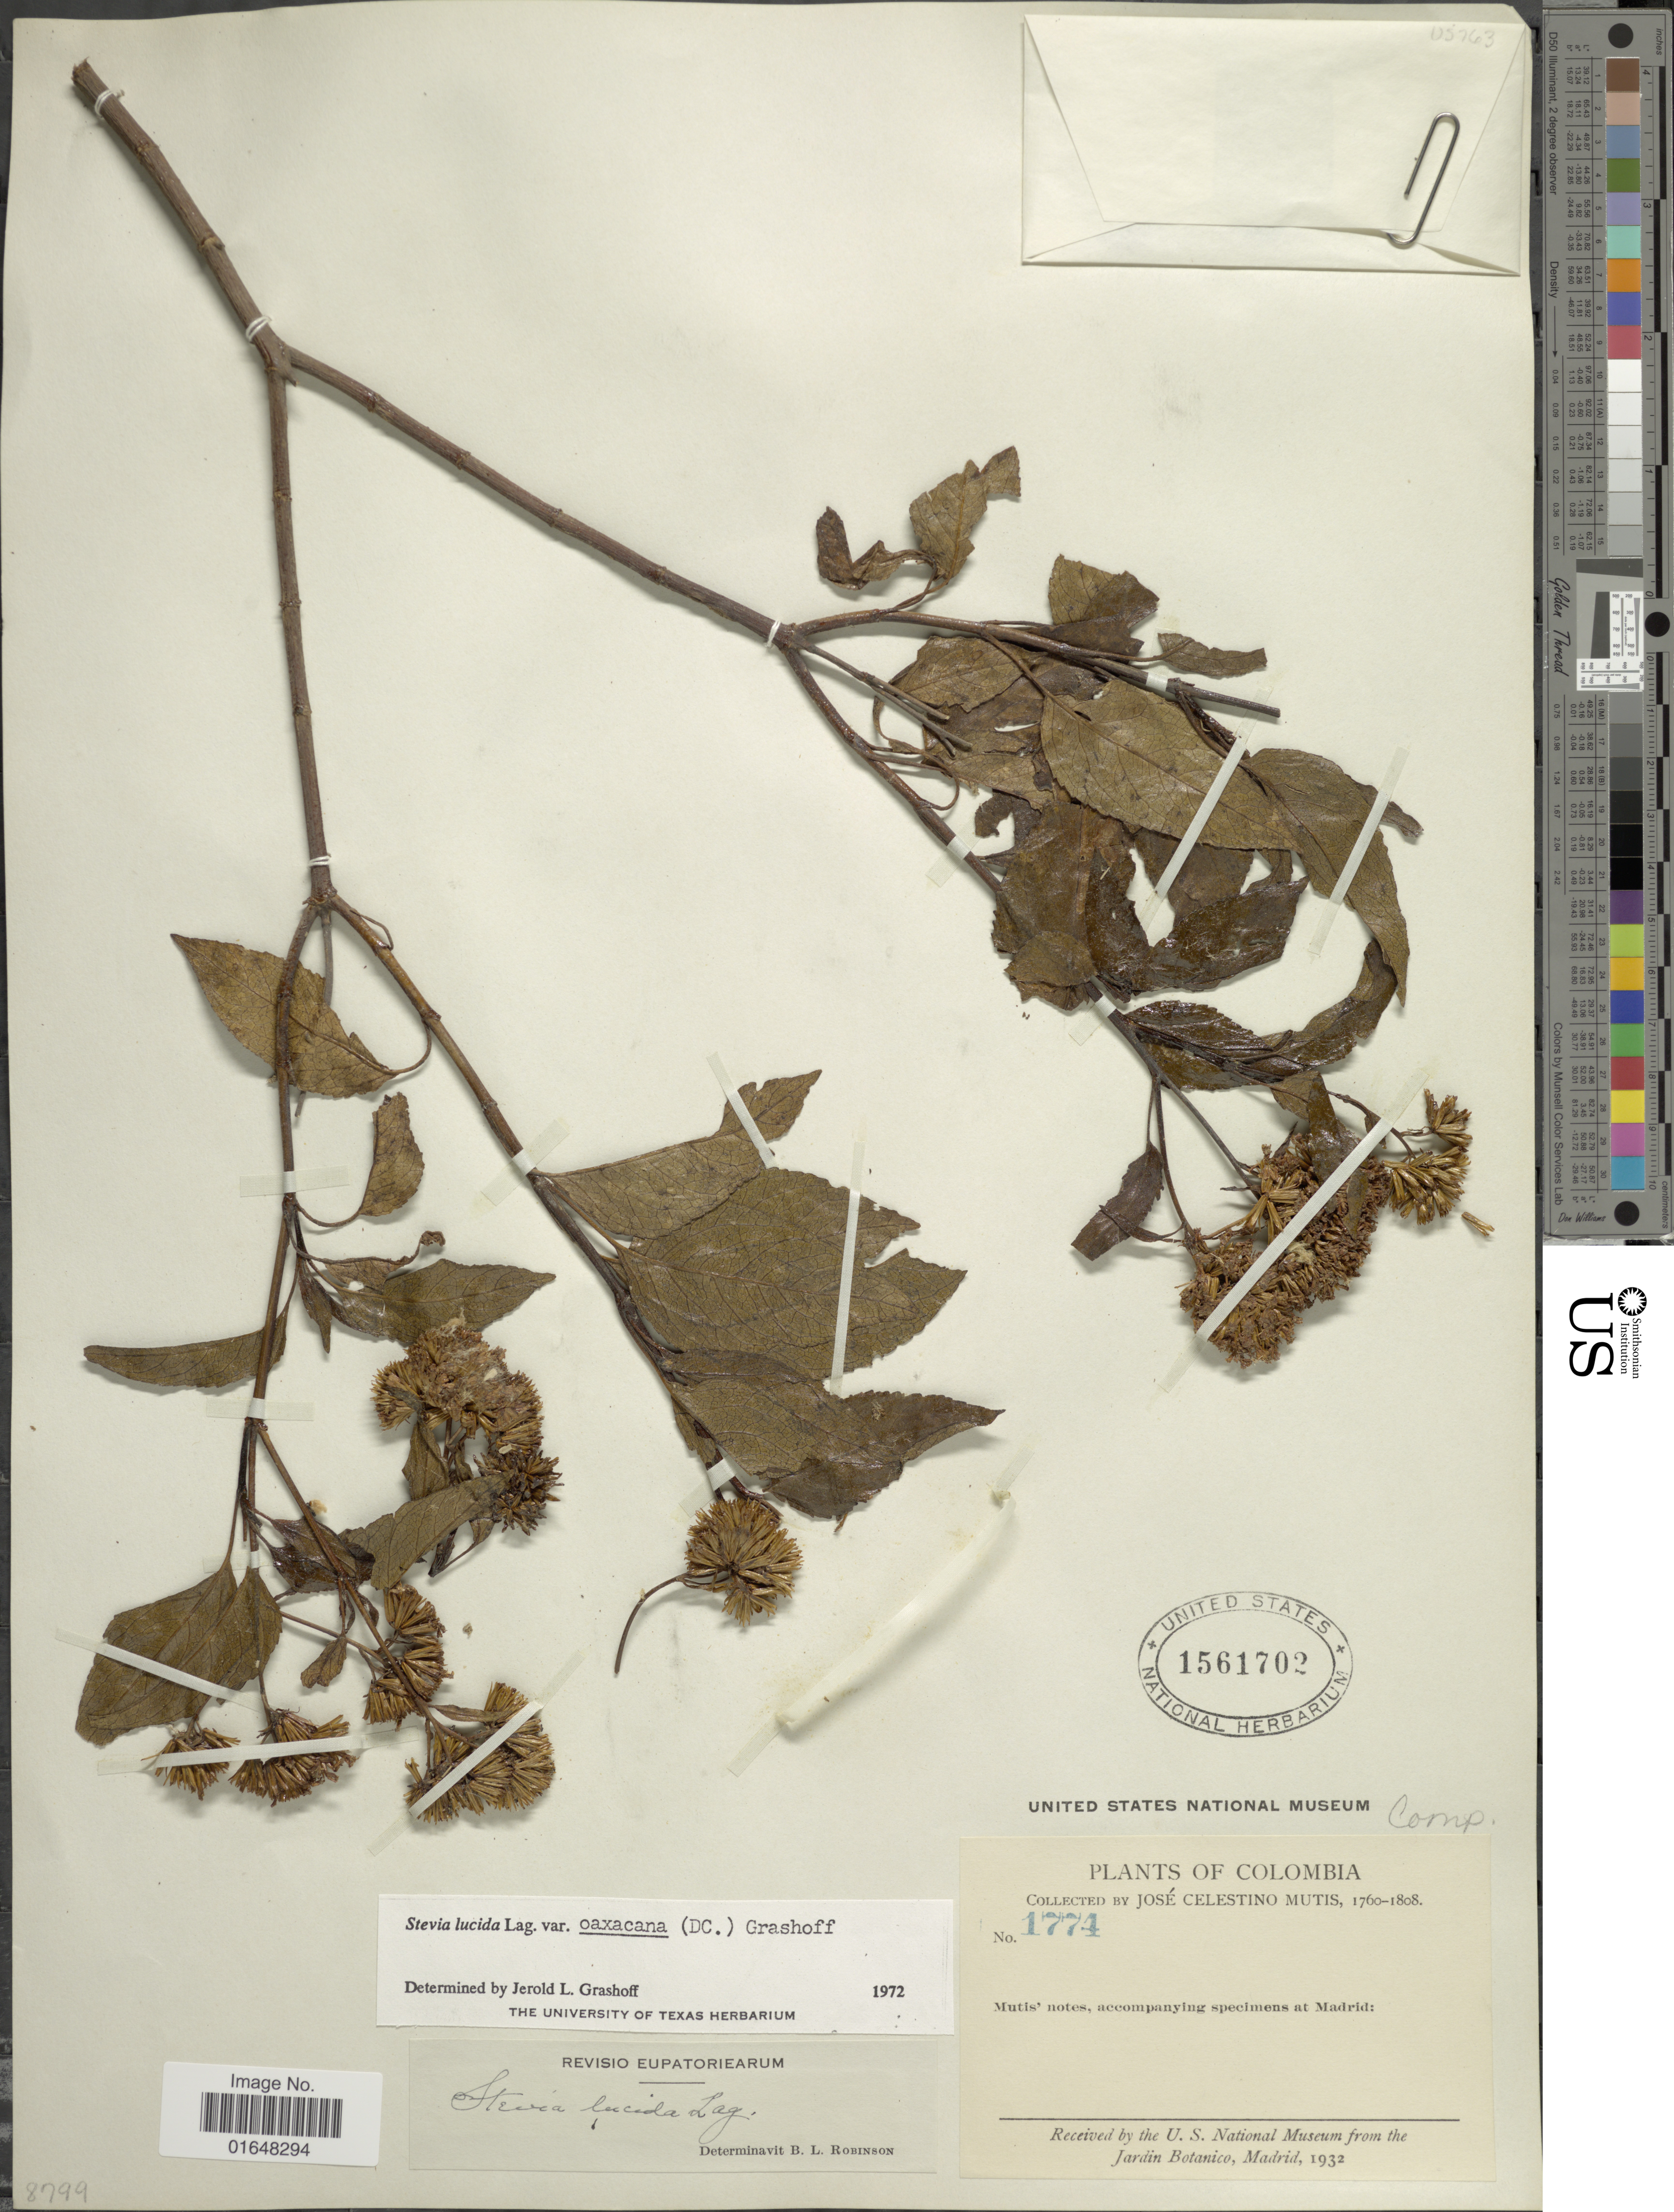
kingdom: Plantae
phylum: Tracheophyta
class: Magnoliopsida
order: Asterales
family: Asteraceae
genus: Stevia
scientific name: Stevia lucida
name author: Lag.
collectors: J. C. B. Mutis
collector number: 1774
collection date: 1760/1808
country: Colombia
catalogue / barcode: US 1561702